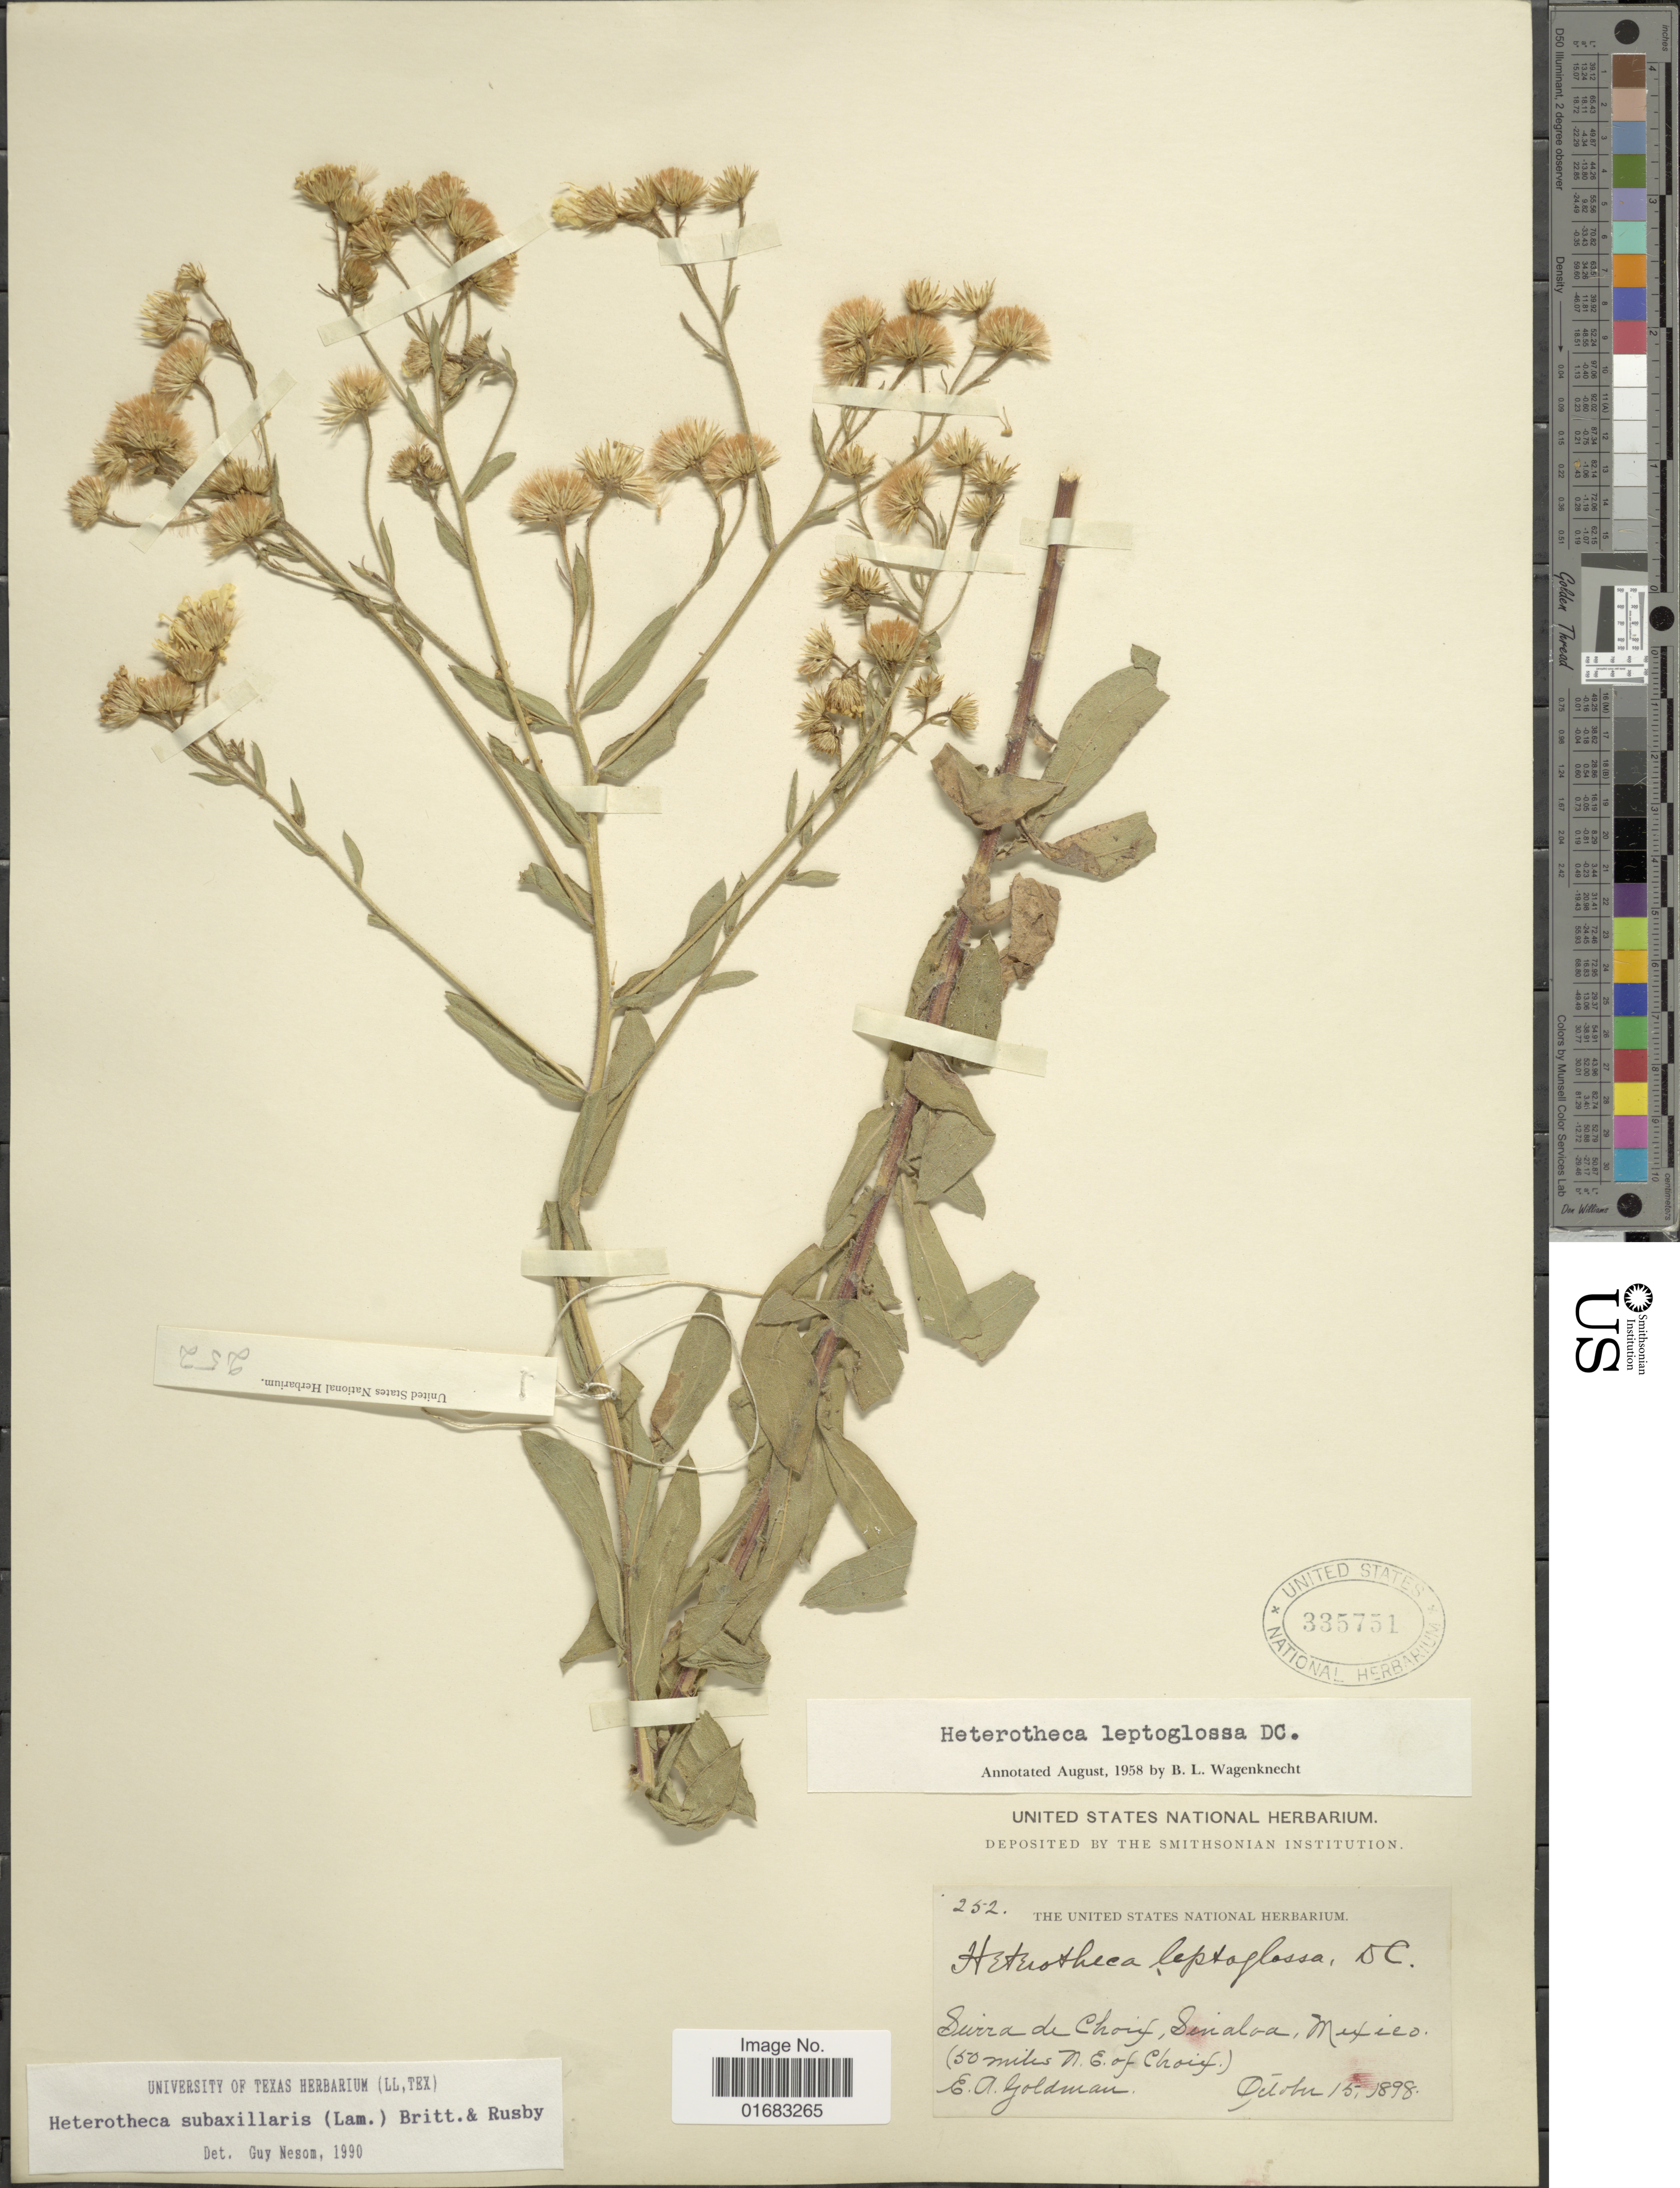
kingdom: Plantae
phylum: Tracheophyta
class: Magnoliopsida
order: Asterales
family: Asteraceae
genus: Heterotheca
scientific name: Heterotheca subaxillaris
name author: (Lam.) Britton & Rusby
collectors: E. A. Goldman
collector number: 252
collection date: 1898-10-15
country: Mexico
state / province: Sinaloa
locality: Sierra de Chorig, Sinaloa. Mexico. (50 miles N. E. of Chorig)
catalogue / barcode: US 335751